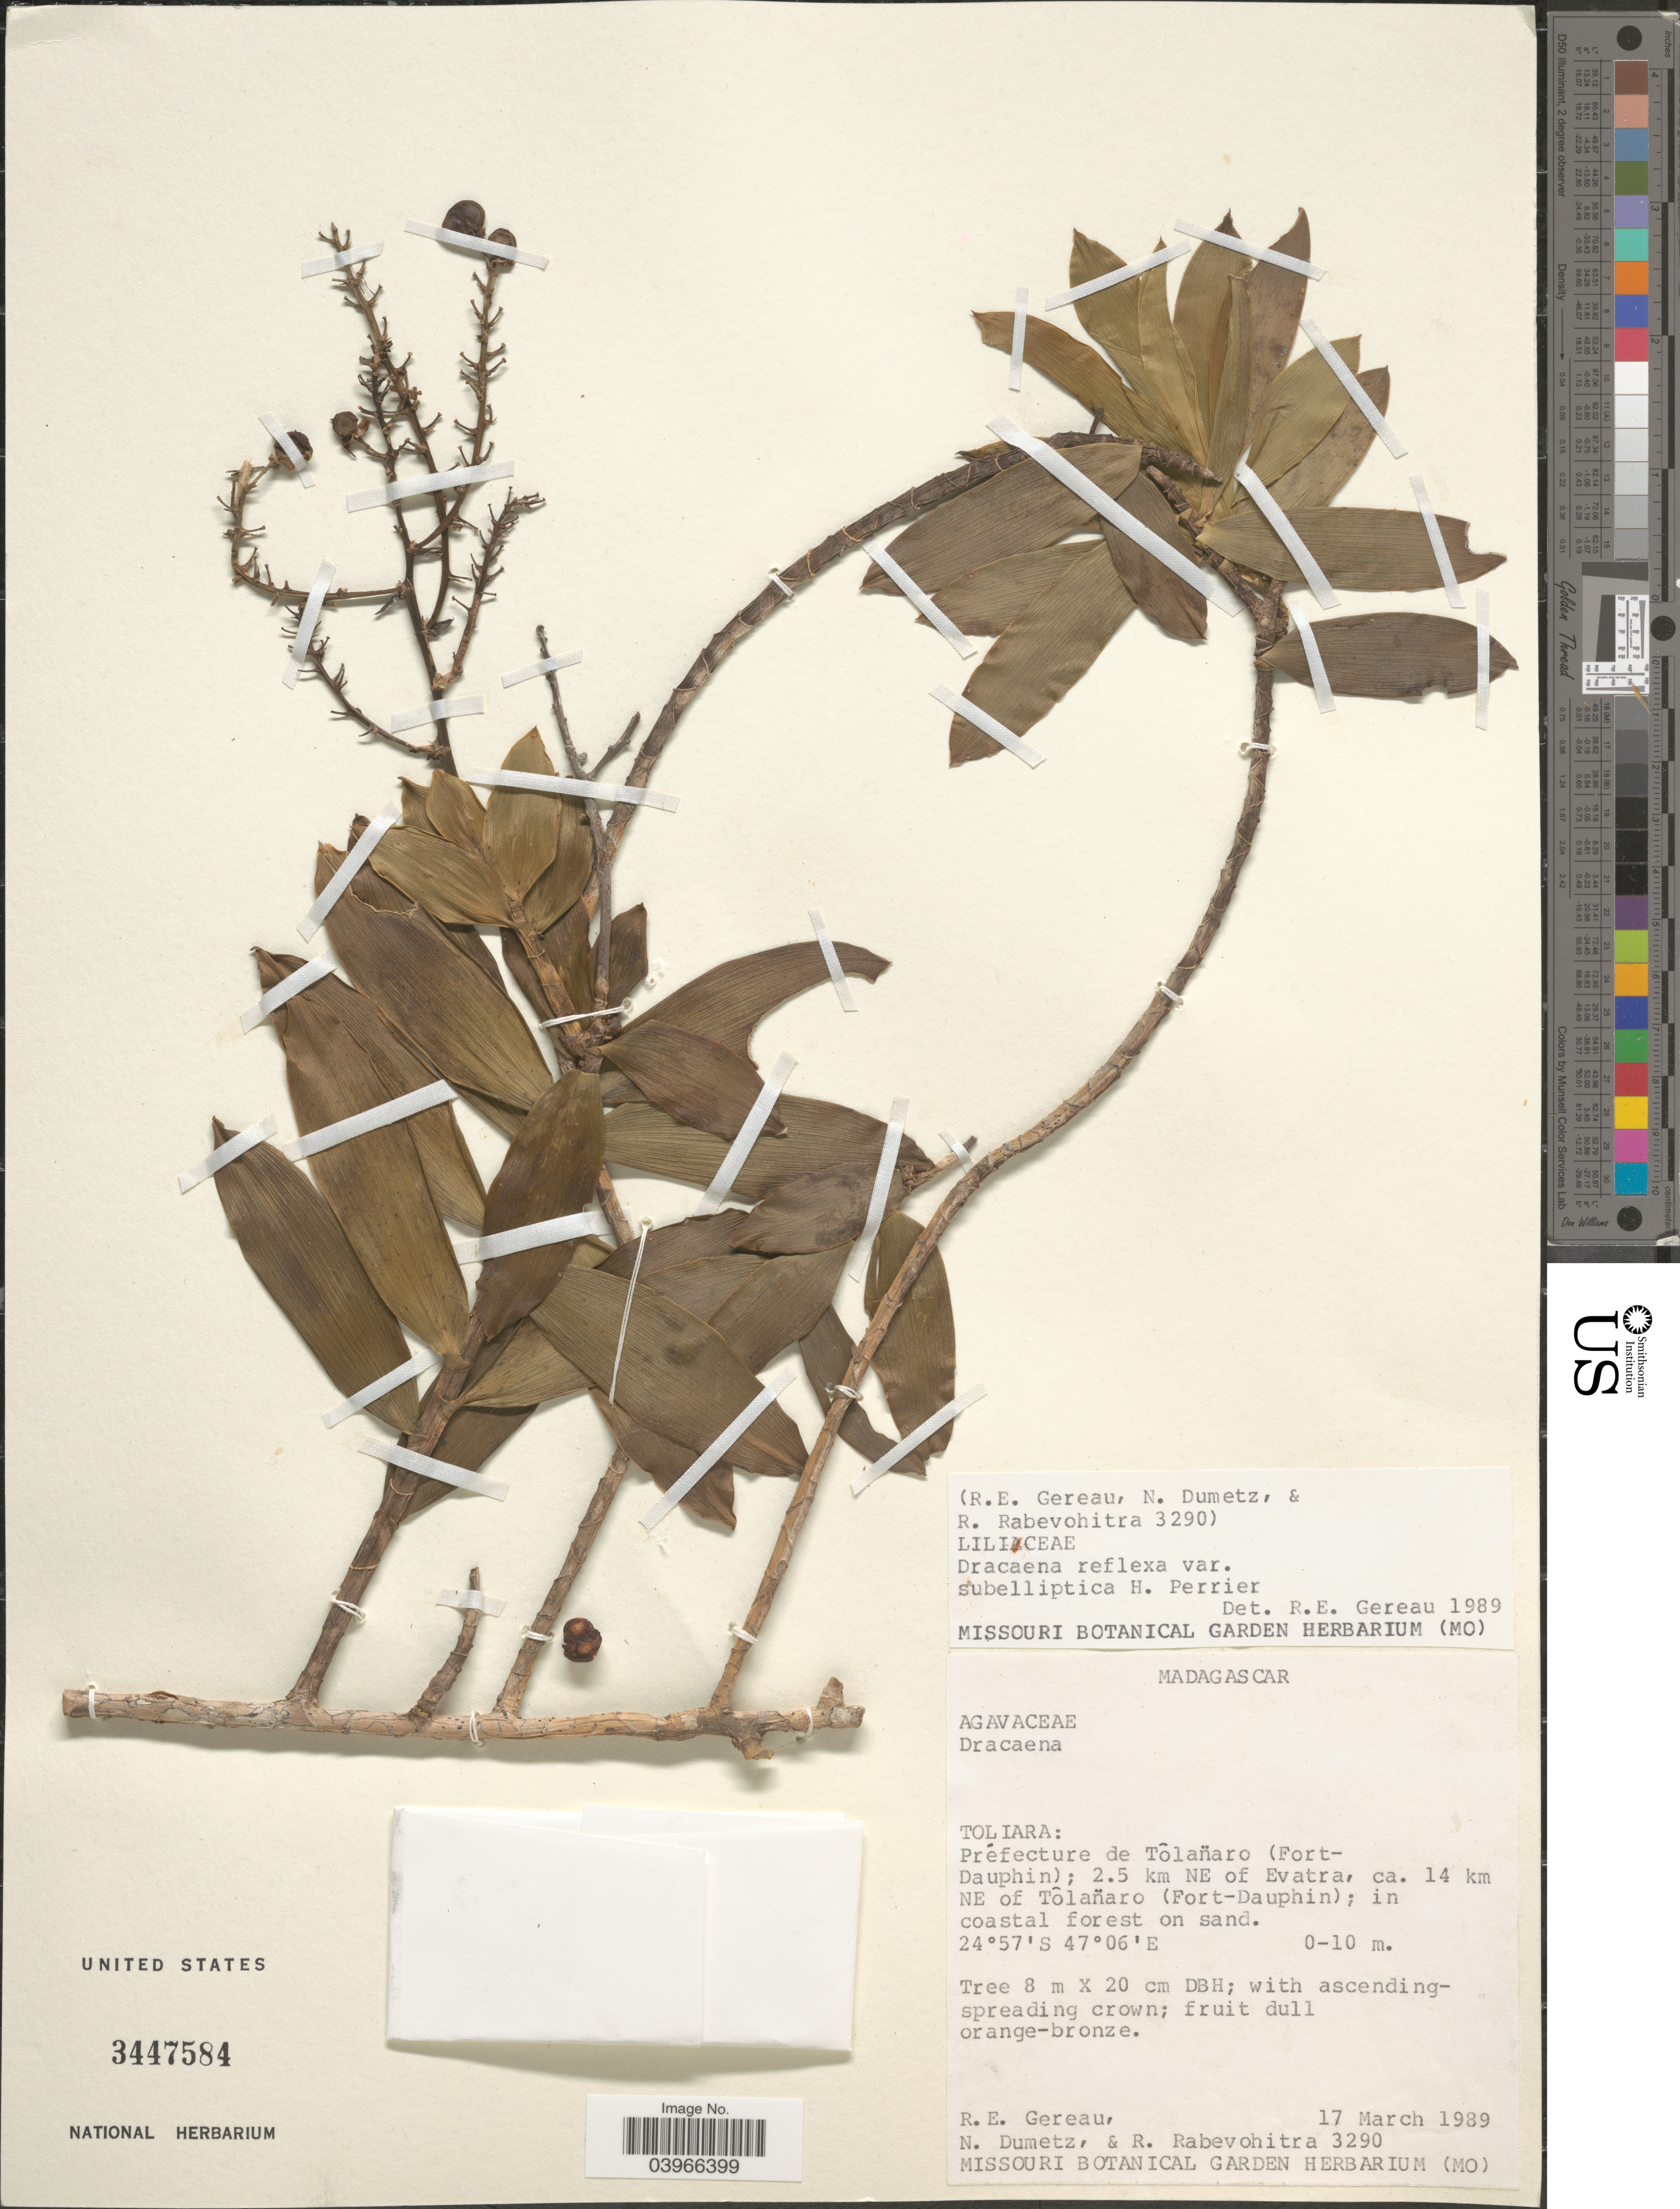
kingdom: Plantae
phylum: Tracheophyta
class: Liliopsida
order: Asparagales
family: Asparagaceae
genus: Dracaena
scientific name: Dracaena reflexa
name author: Lam.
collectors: R. Gereau, N. Dumetz & R. Rabevohitra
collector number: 3290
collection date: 1989-03-17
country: Madagascar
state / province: Anosy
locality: Préfecture de Tôlaṅaro (Fort-Dauphin); 2.5 km NE of Evatra, ca. 14 km NE of Tôlaṅaro (Fort-Dauphin).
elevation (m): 0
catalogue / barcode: US 3447584